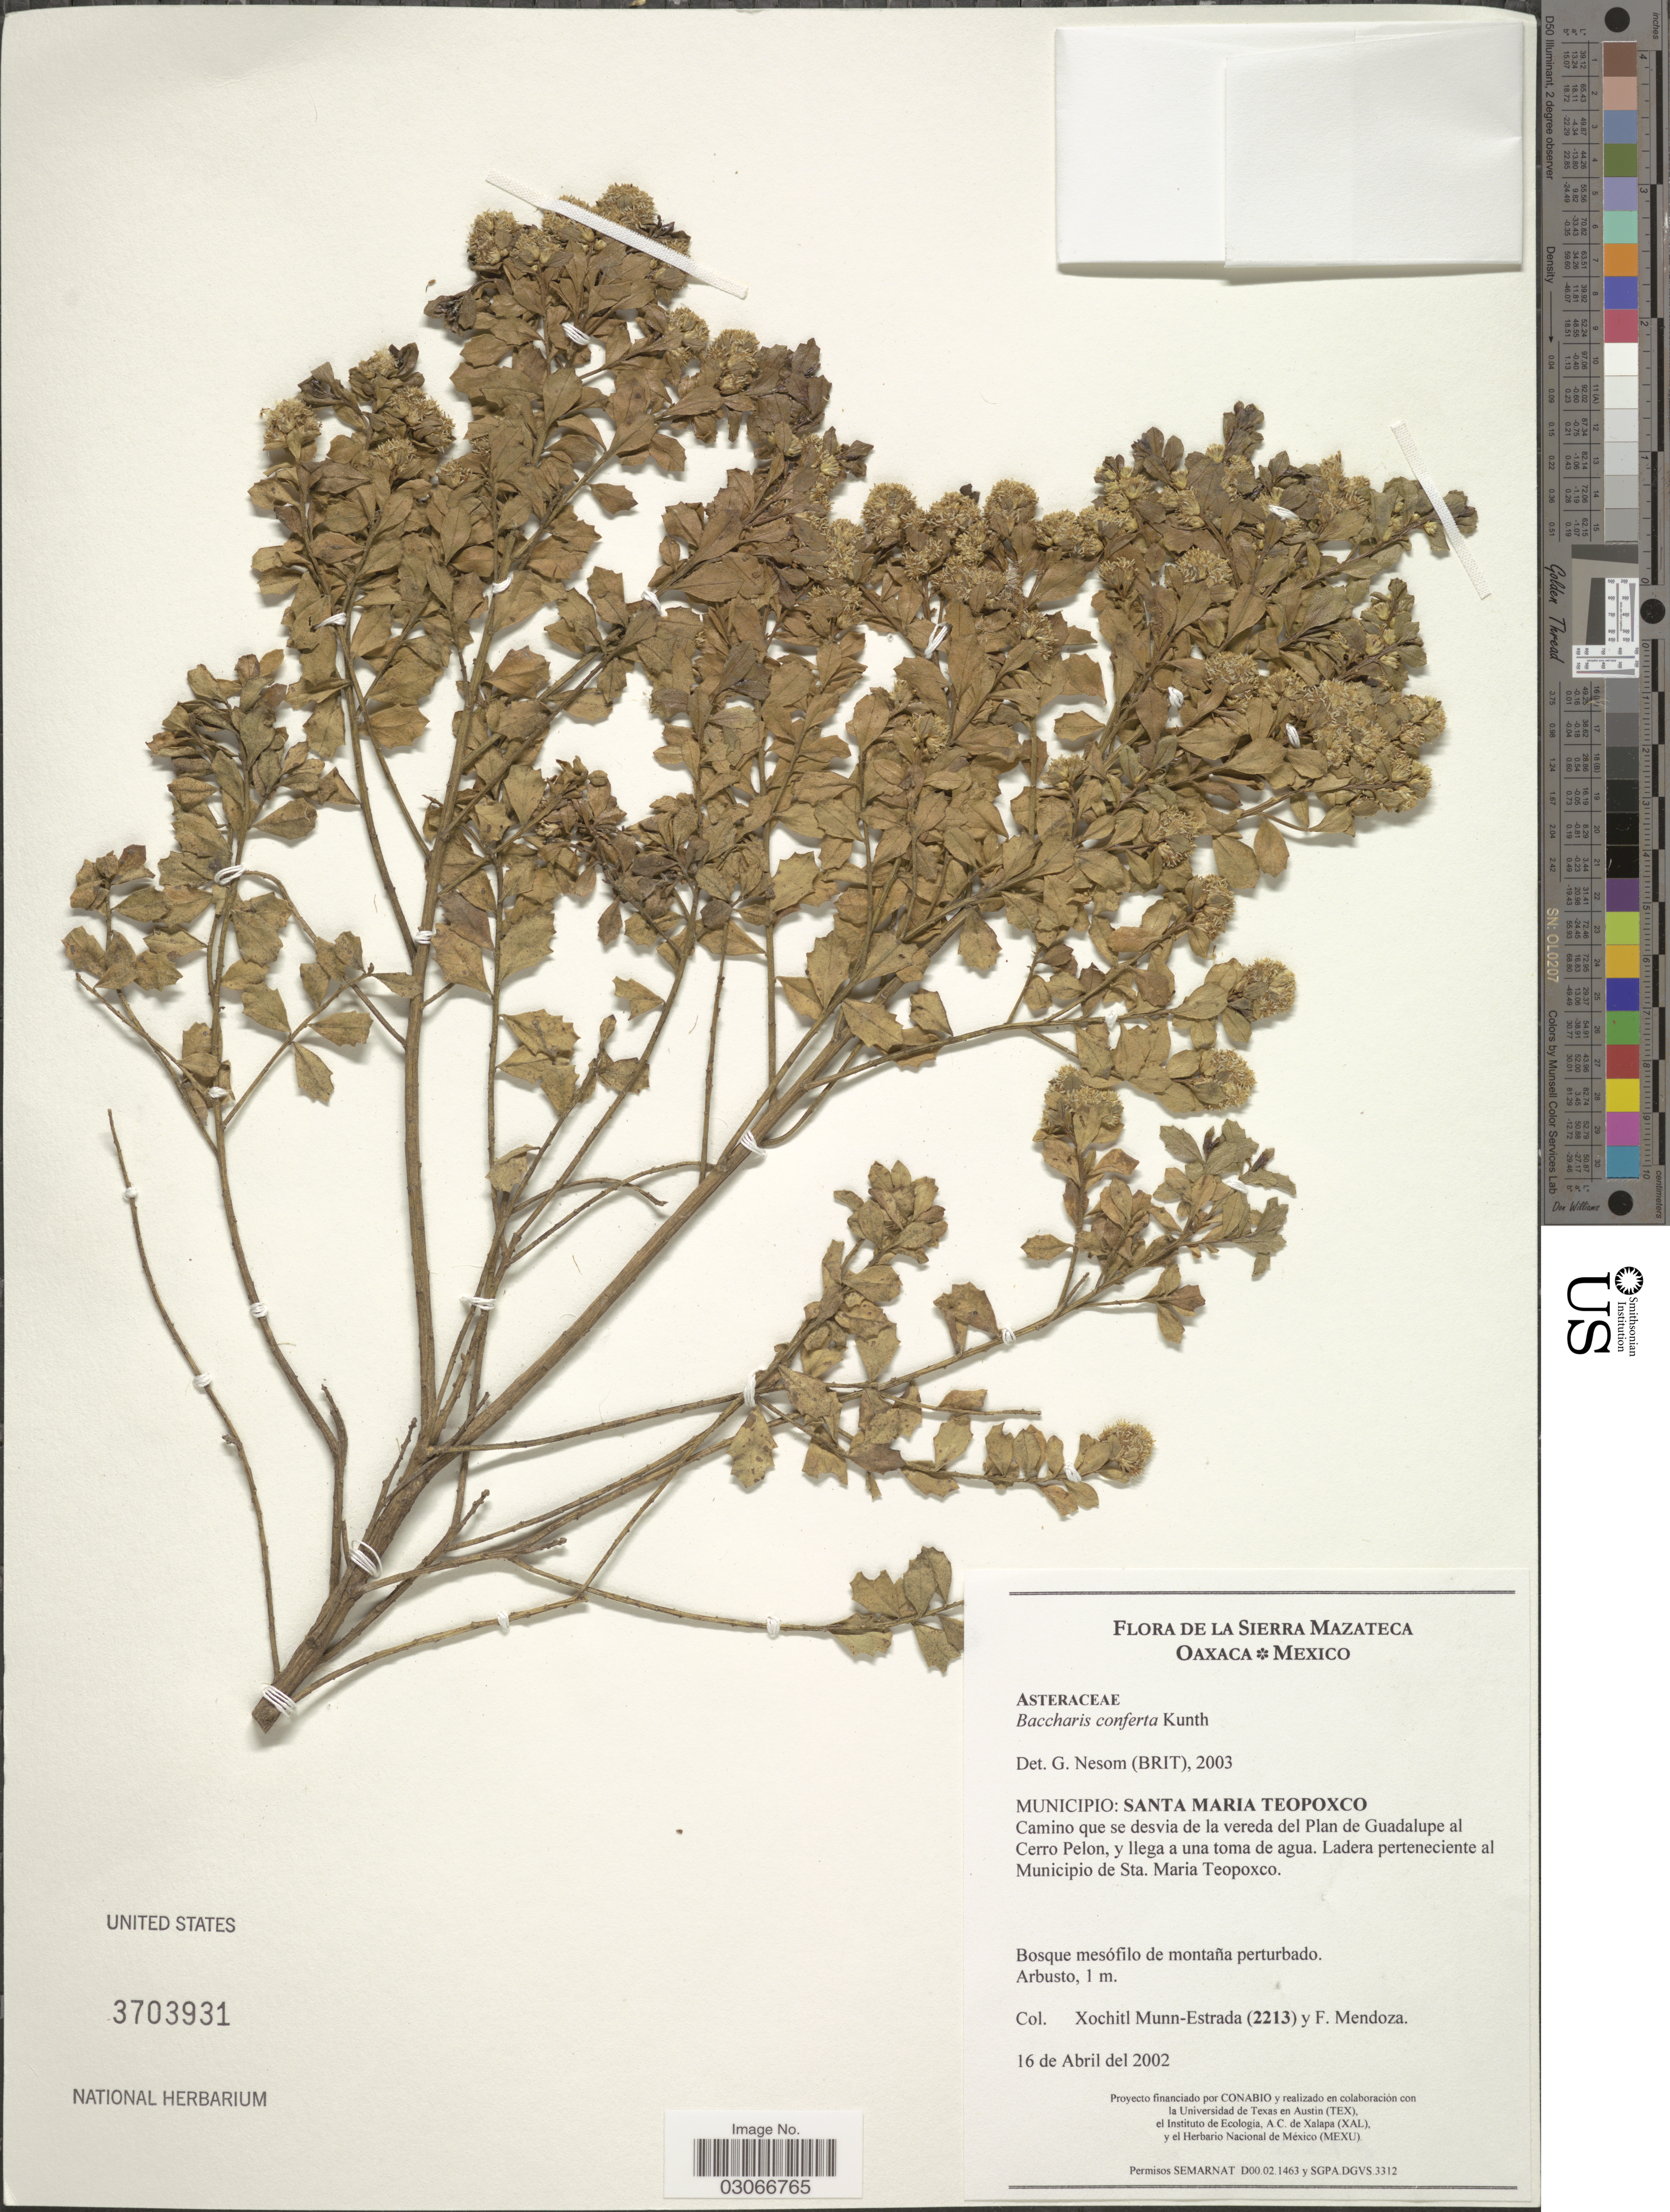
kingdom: Plantae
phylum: Tracheophyta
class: Magnoliopsida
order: Asterales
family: Asteraceae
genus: Baccharis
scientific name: Baccharis conferta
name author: Kunth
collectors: X. Munn-Estrada & F. Mendoza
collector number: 2213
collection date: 2002-04-16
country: Mexico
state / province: Oaxaca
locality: La Sierra Mazateca. Municipio: Santa Maria Teopoxco. Camino que se desvia de la vereda del Plan de Guadalupe al Cerro Pelon, y llega a una toma de agua. Ladera perteneciente al Municipio de Sta. Maria Teopoxco.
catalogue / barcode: US 3703931